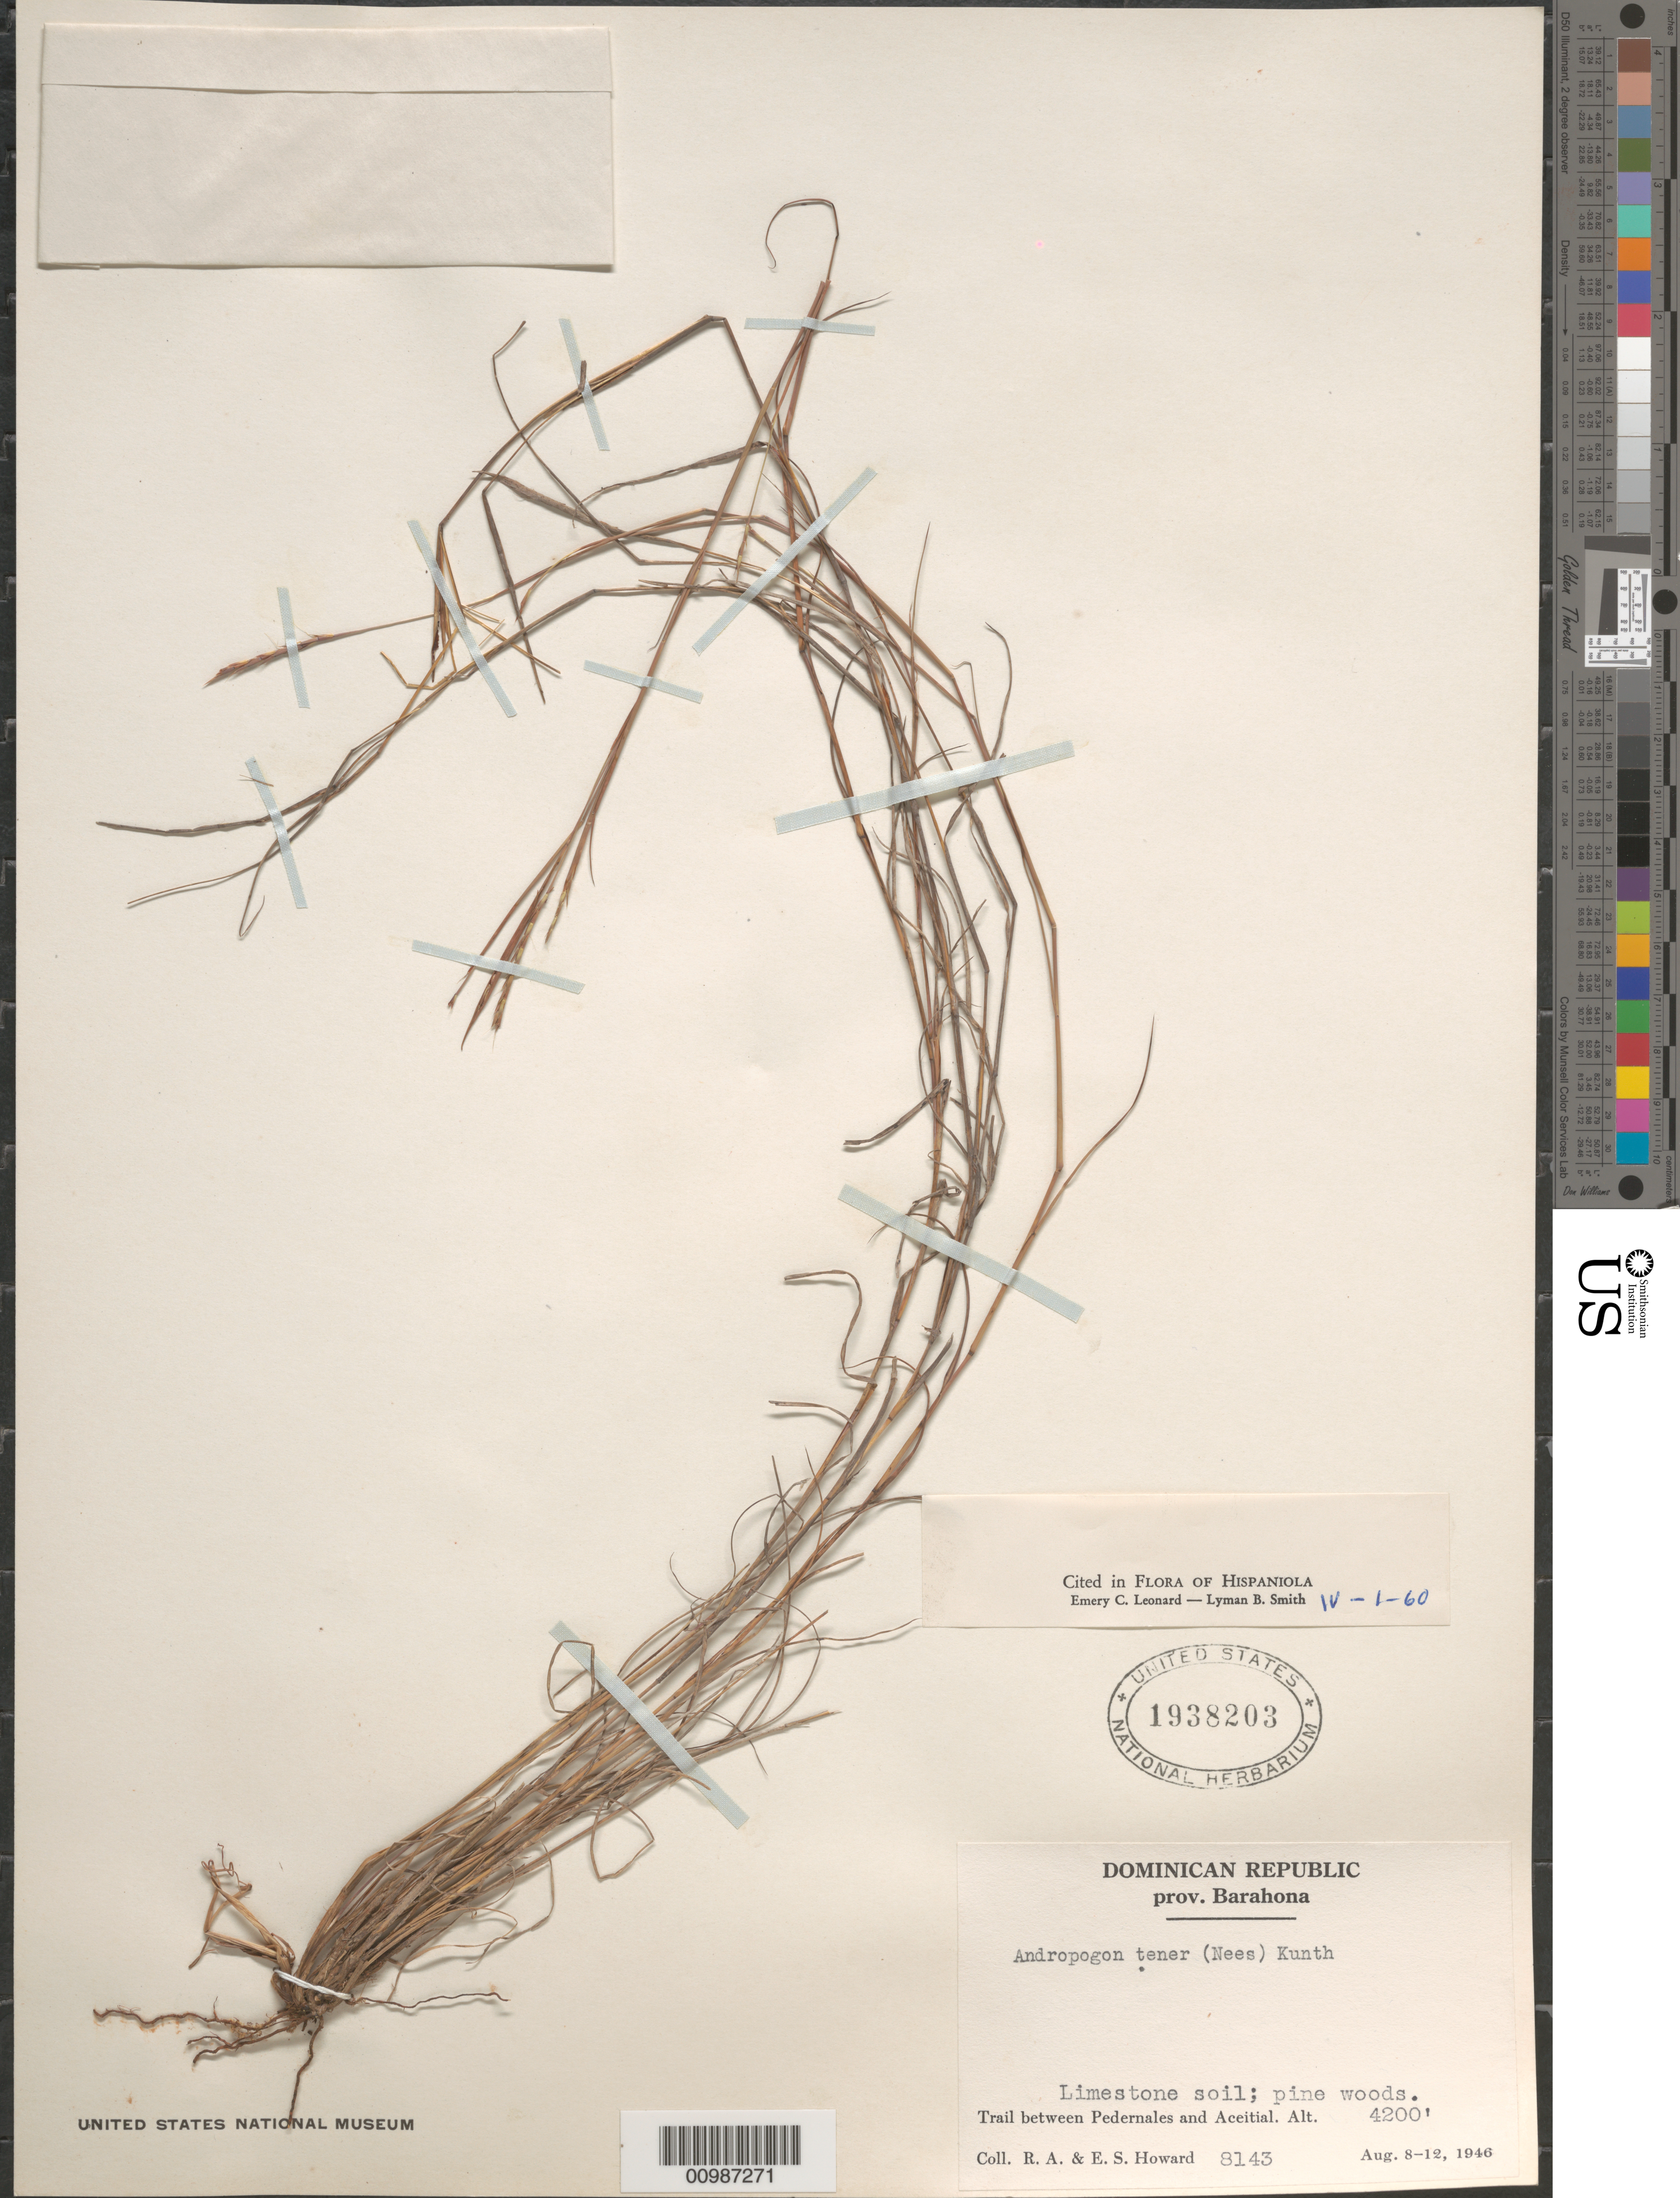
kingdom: Plantae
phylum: Tracheophyta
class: Liliopsida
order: Poales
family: Poaceae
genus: Andropogon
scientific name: Andropogon tener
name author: (Nees) Kunth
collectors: R. A. Howard & E. S. Howard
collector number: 8143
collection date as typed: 08 Aug 1946 or12 Aug 1946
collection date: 1946-08-08 or 1946-08-12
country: Dominican Republic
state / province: Barahona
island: Hispaniola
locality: Between Pedernales and Aceitial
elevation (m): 1280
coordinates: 0 N, 0 E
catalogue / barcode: US 1938203